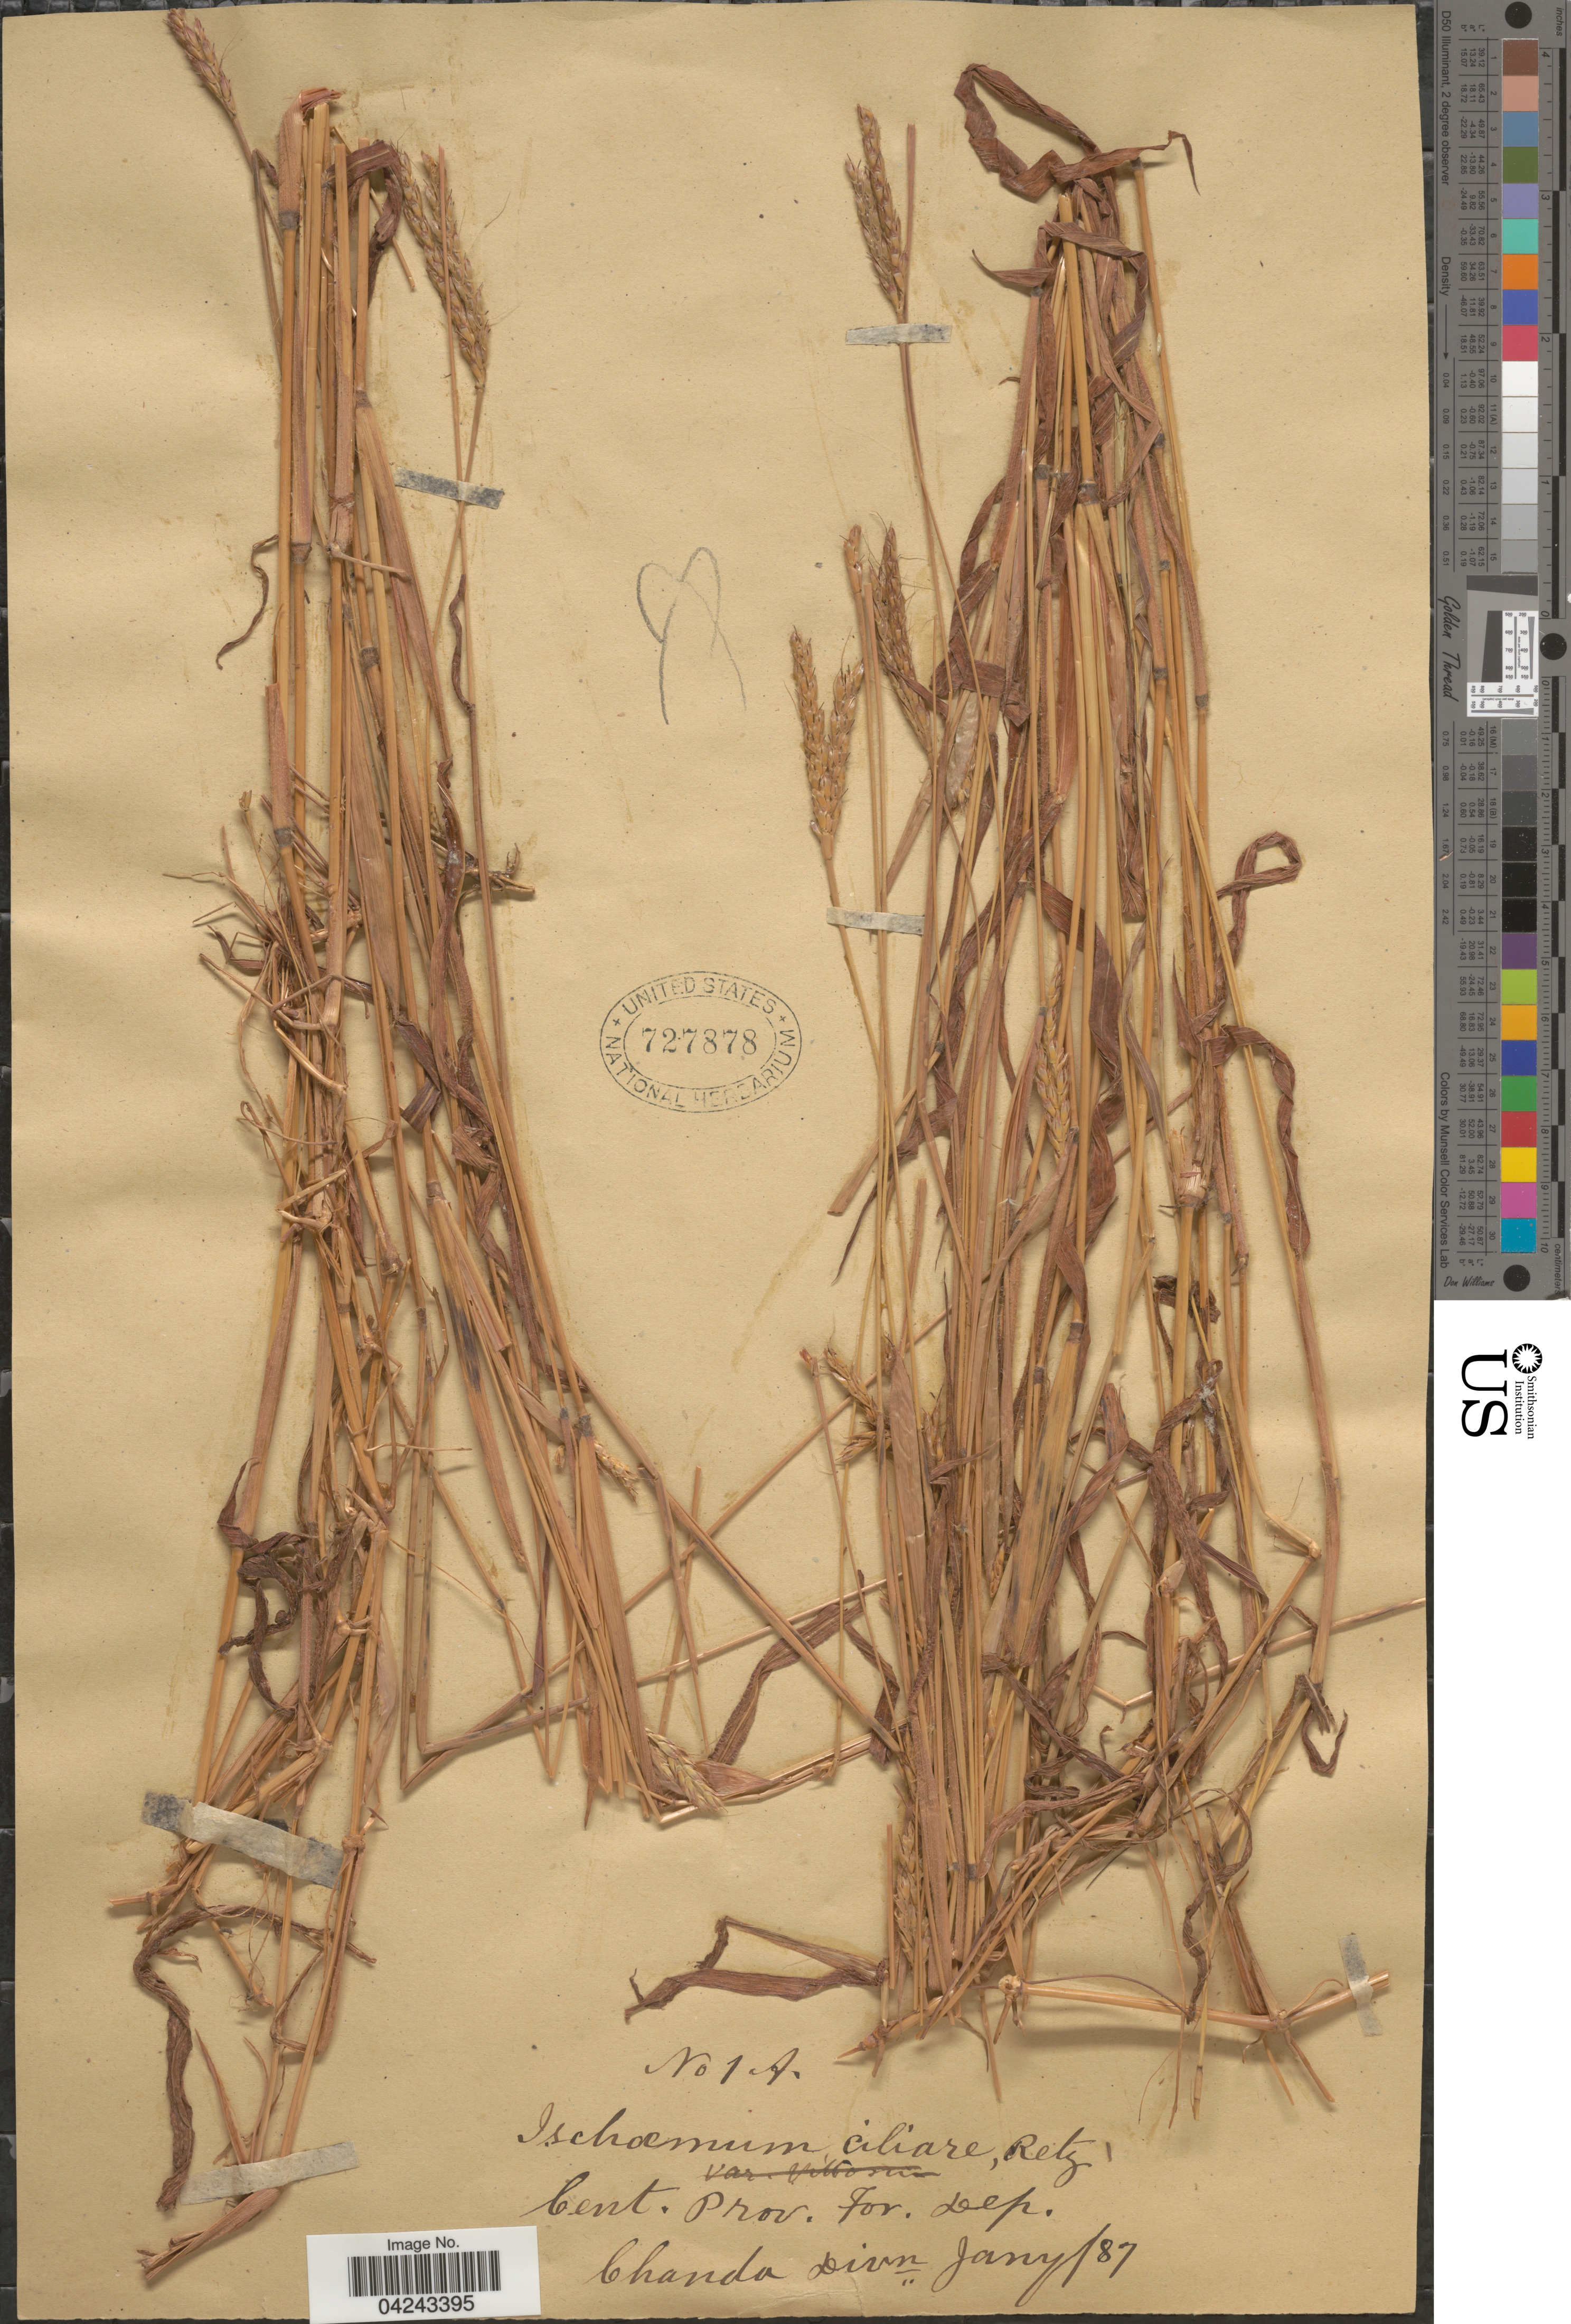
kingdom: Plantae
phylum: Tracheophyta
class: Liliopsida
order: Poales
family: Poaceae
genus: Ischaemum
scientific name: Ischaemum ciliare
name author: Retz.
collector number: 1A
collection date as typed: Transcribed d/m/y: /1/87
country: India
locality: Cent. Prov. For. Dep. Chanda Divn.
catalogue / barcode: US 727878